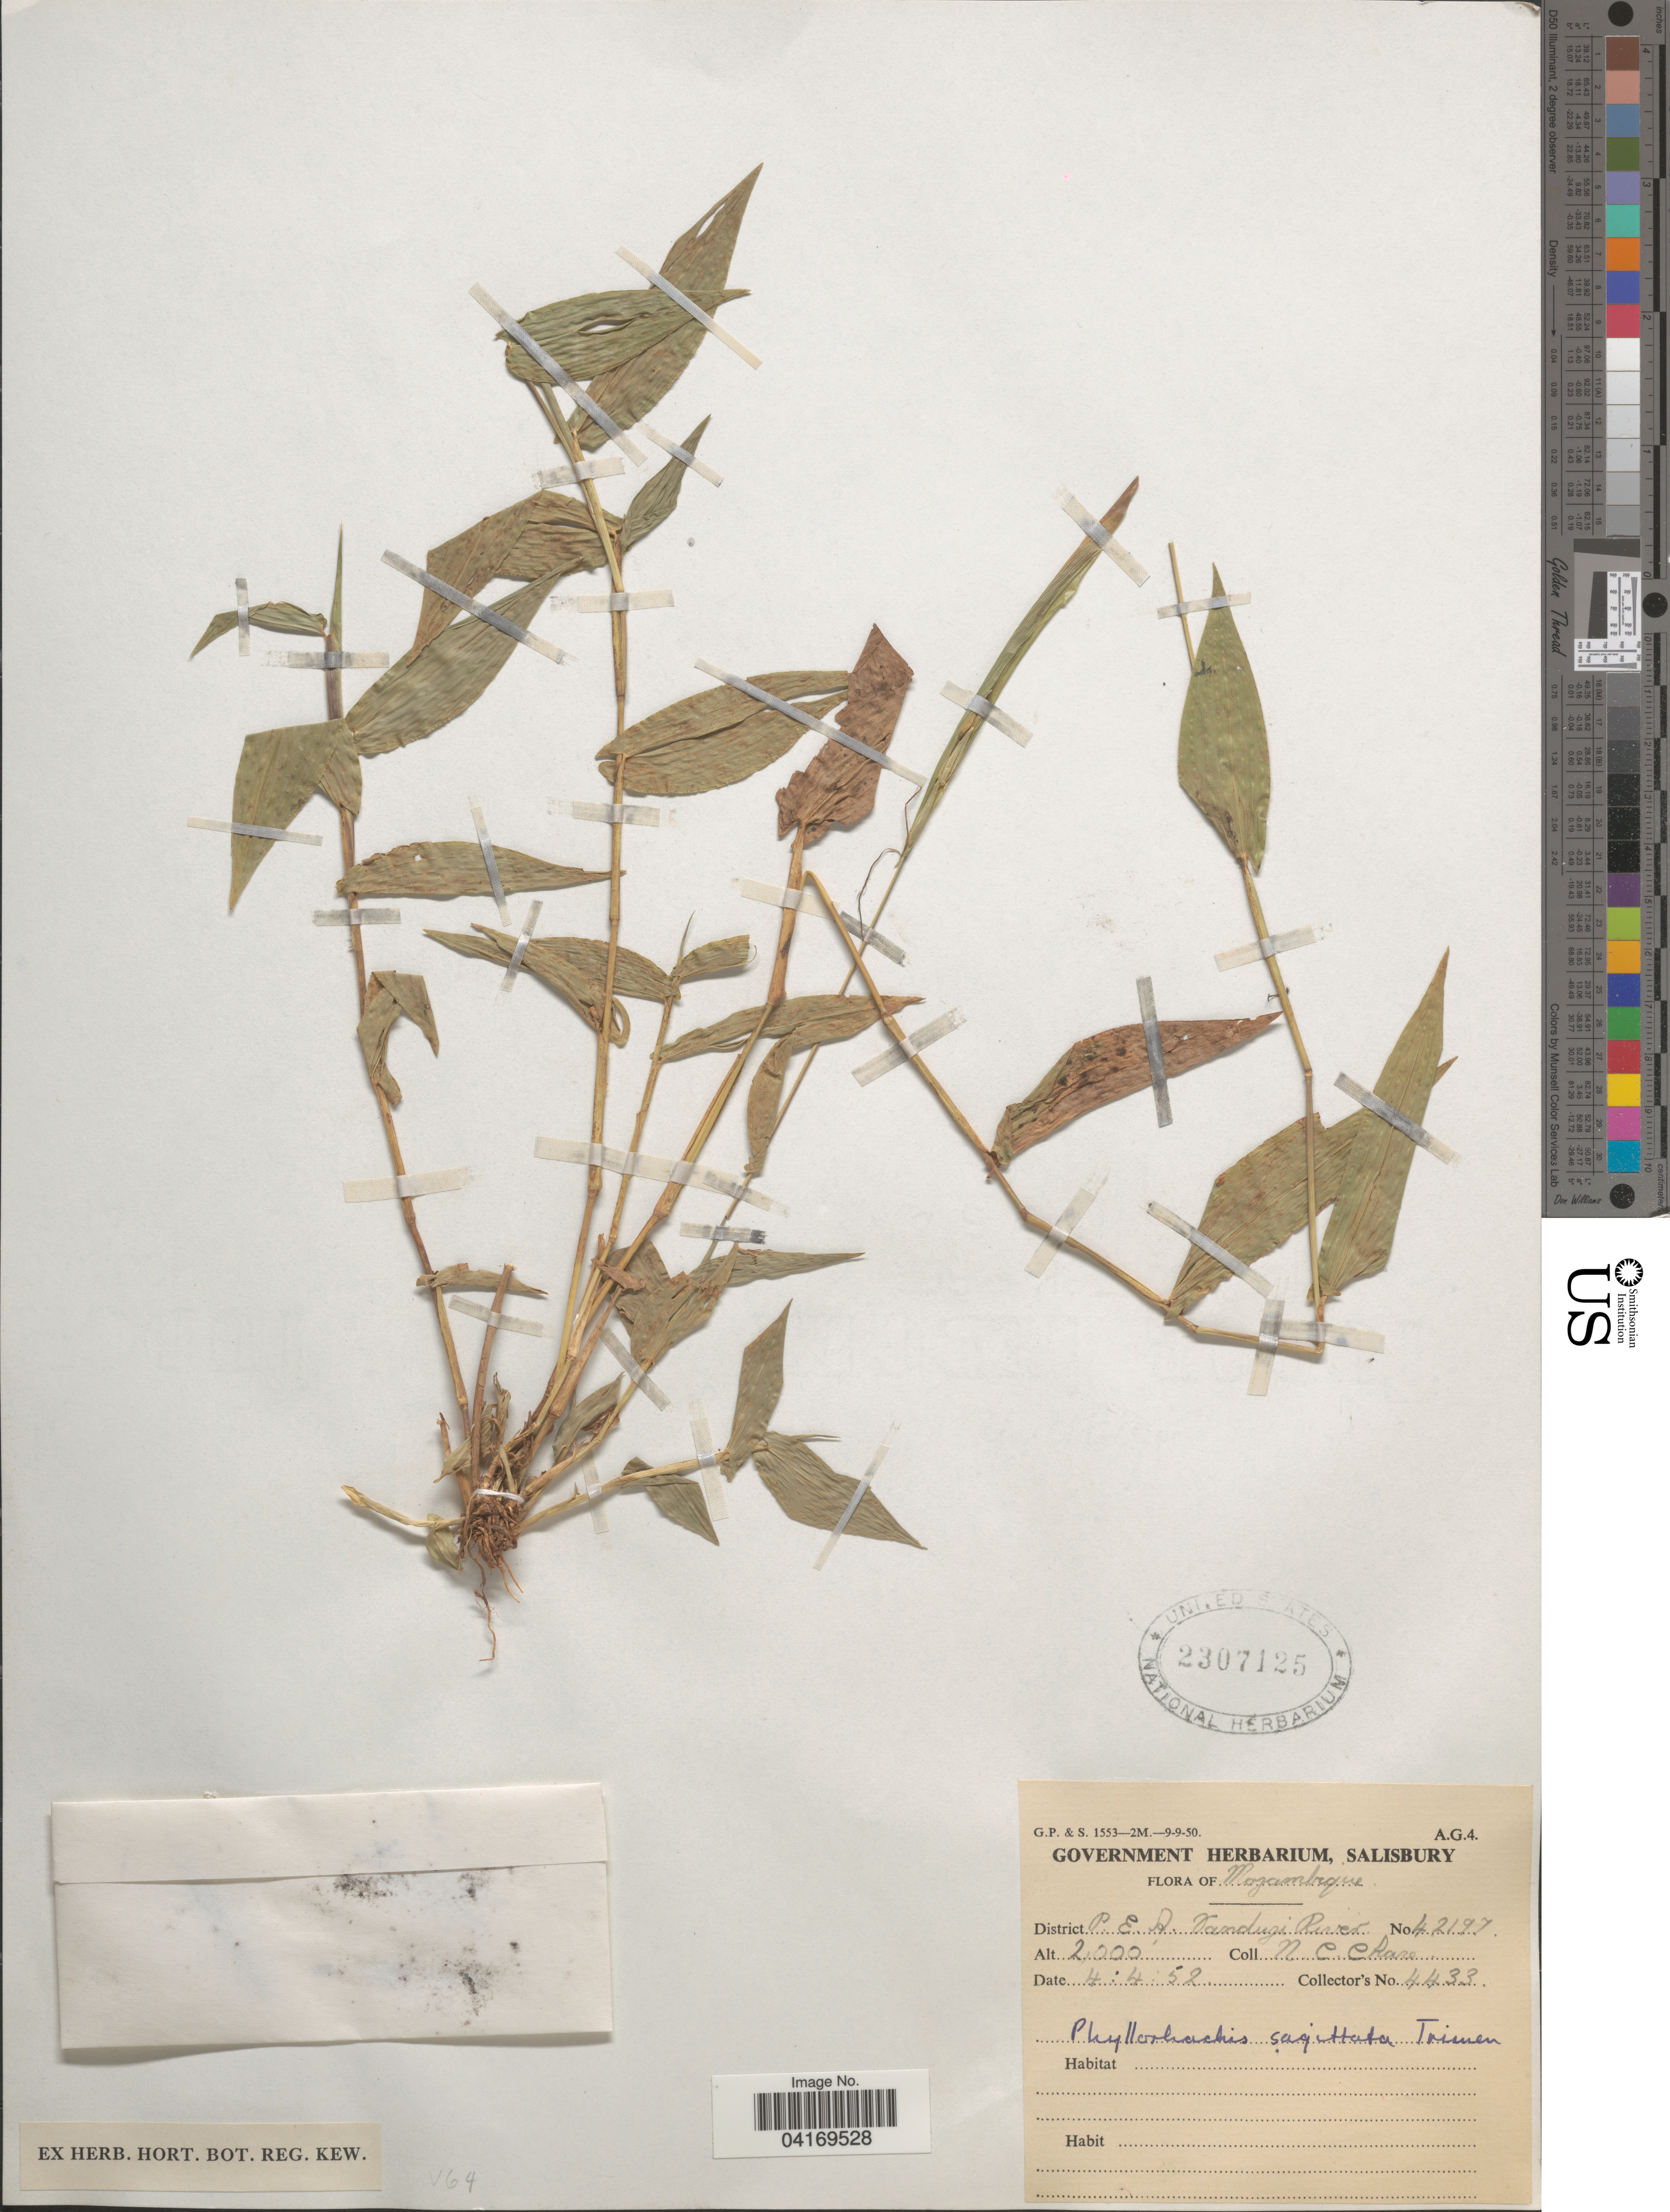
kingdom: Plantae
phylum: Tracheophyta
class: Liliopsida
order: Poales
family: Poaceae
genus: Phyllorachis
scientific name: Phyllorachis sagittata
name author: Trimen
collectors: N. C. Chase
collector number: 4433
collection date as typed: Transcribed d/m/y: 4/4/52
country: Mozambique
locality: P. E. A. Vanduzi River.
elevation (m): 610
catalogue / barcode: US 2307125